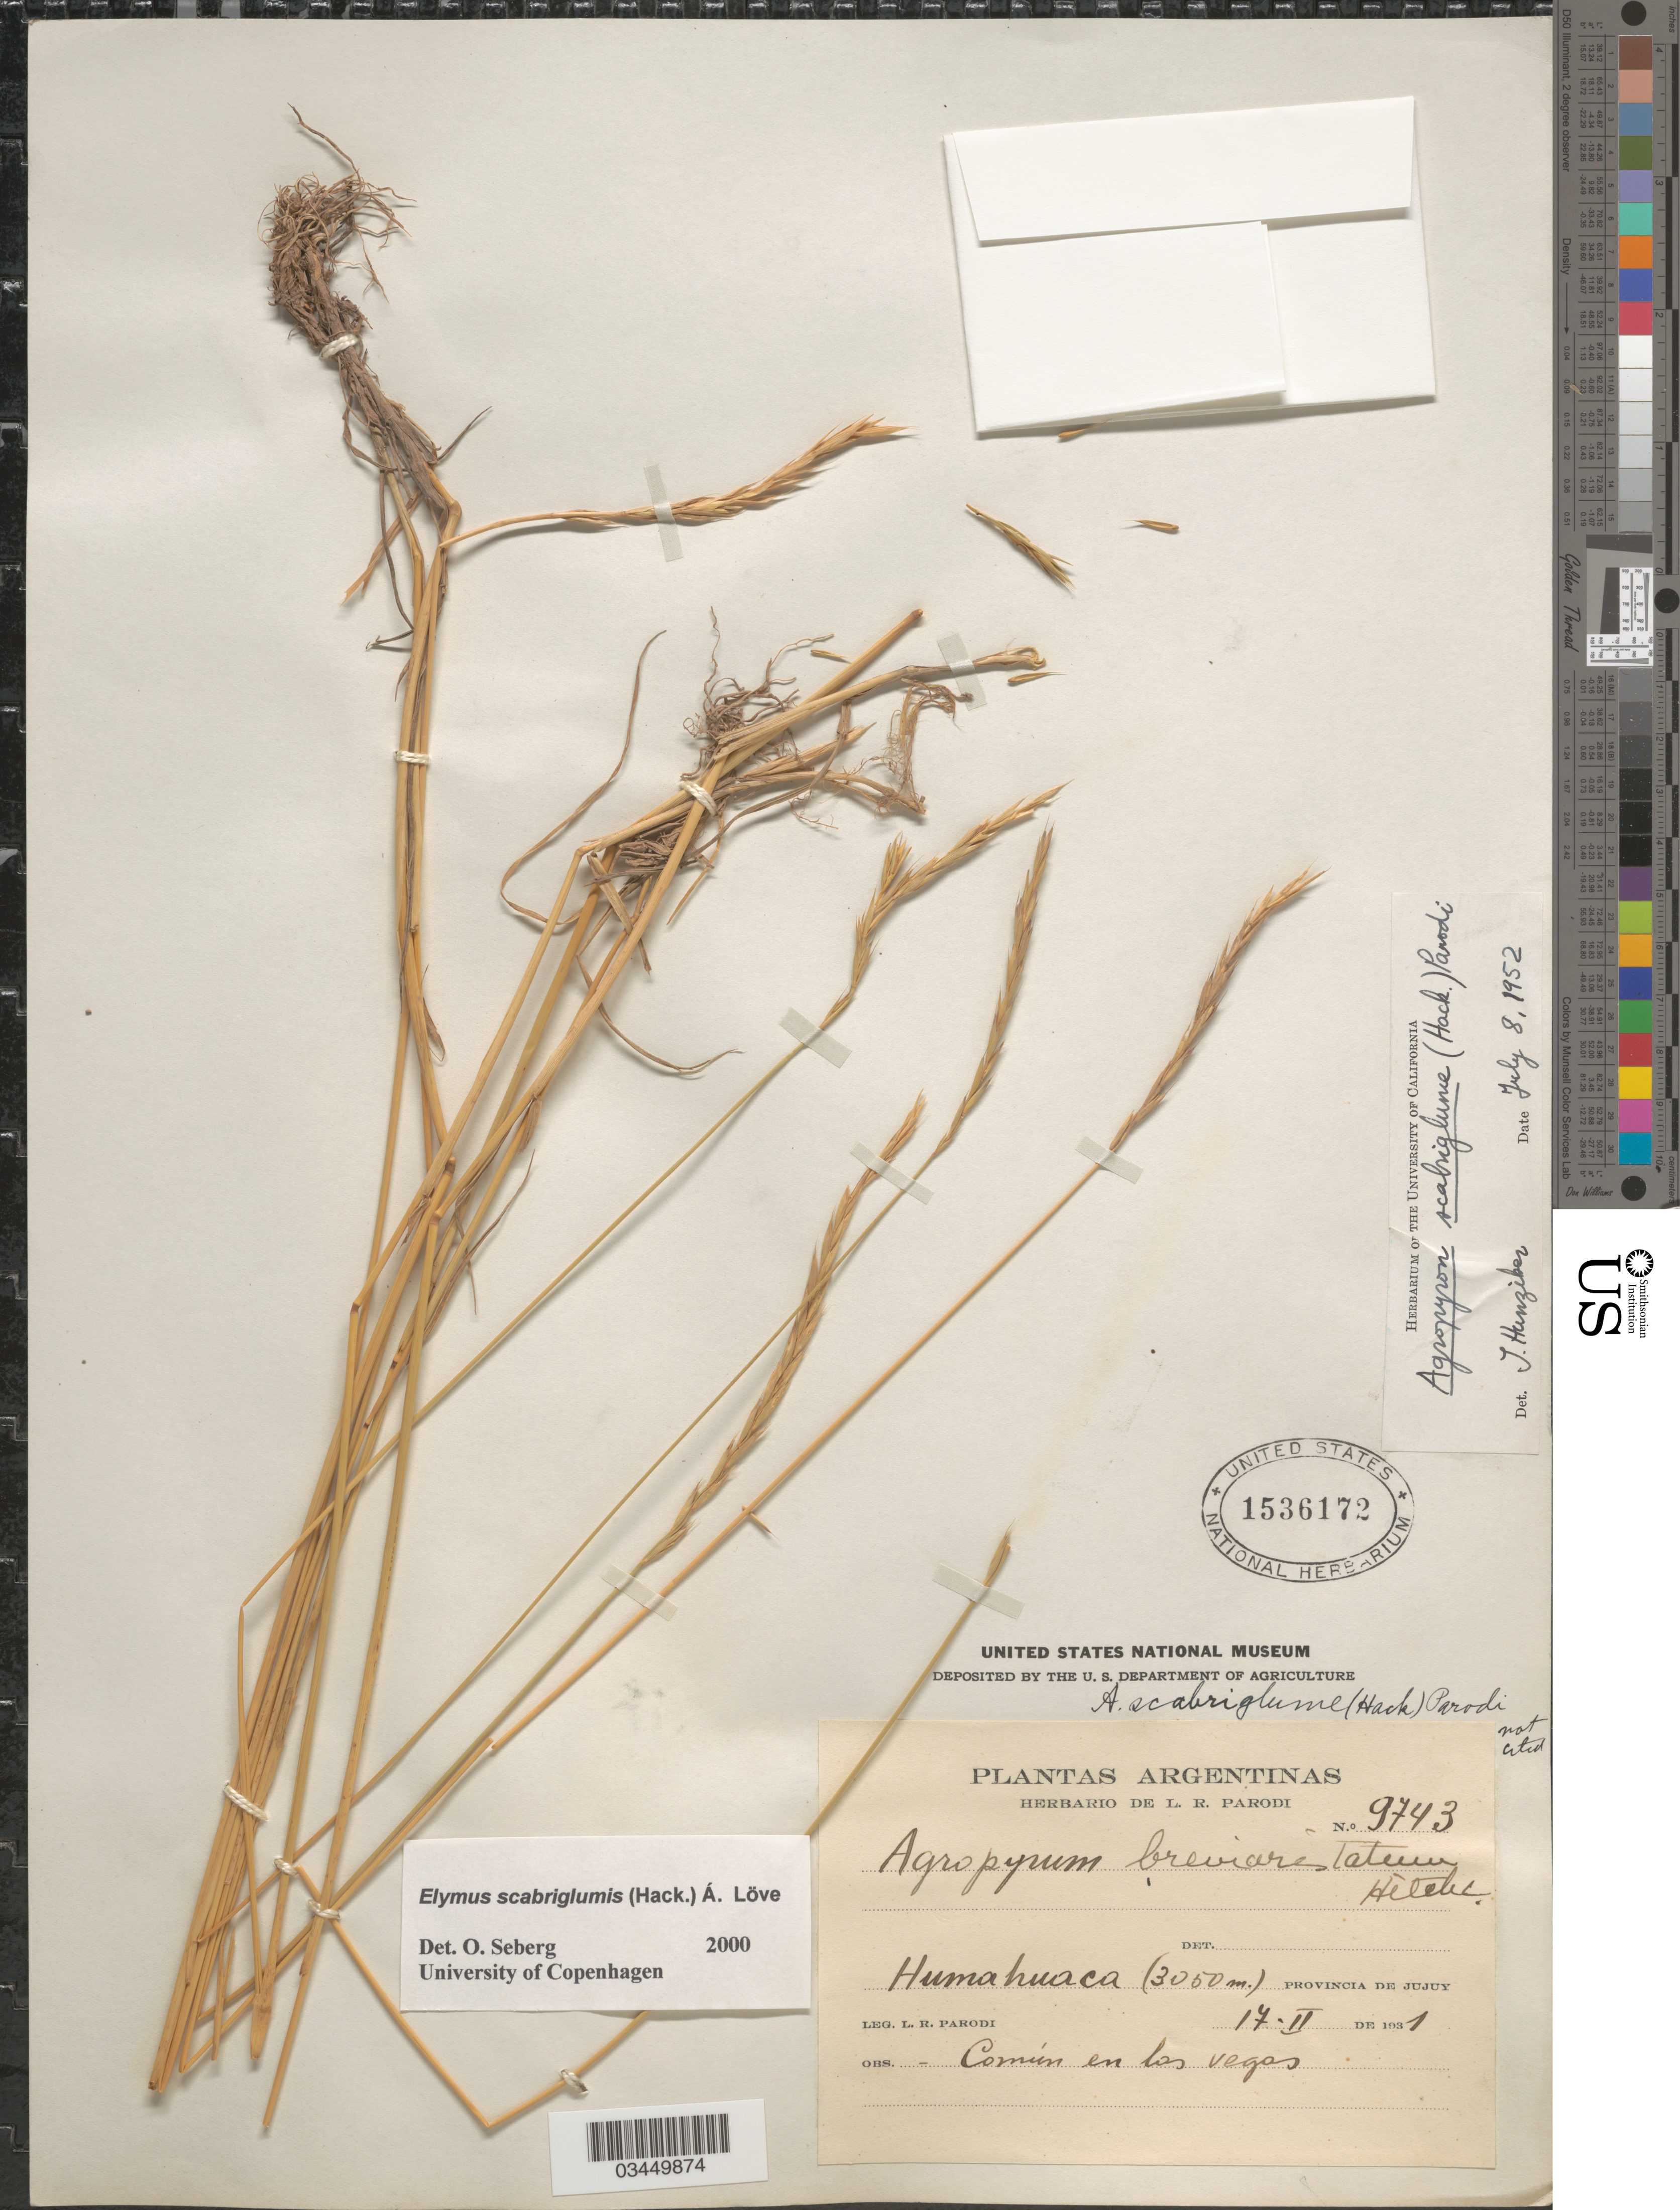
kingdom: Plantae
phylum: Tracheophyta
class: Liliopsida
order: Poales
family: Poaceae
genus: Elymus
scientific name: Elymus scabriglumis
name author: (Hack.) Á. Löve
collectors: L. R. Parodi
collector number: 9743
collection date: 1931-02-17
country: Argentina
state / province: Jujuy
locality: Humahuaca.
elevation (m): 3050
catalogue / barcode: US 1536172